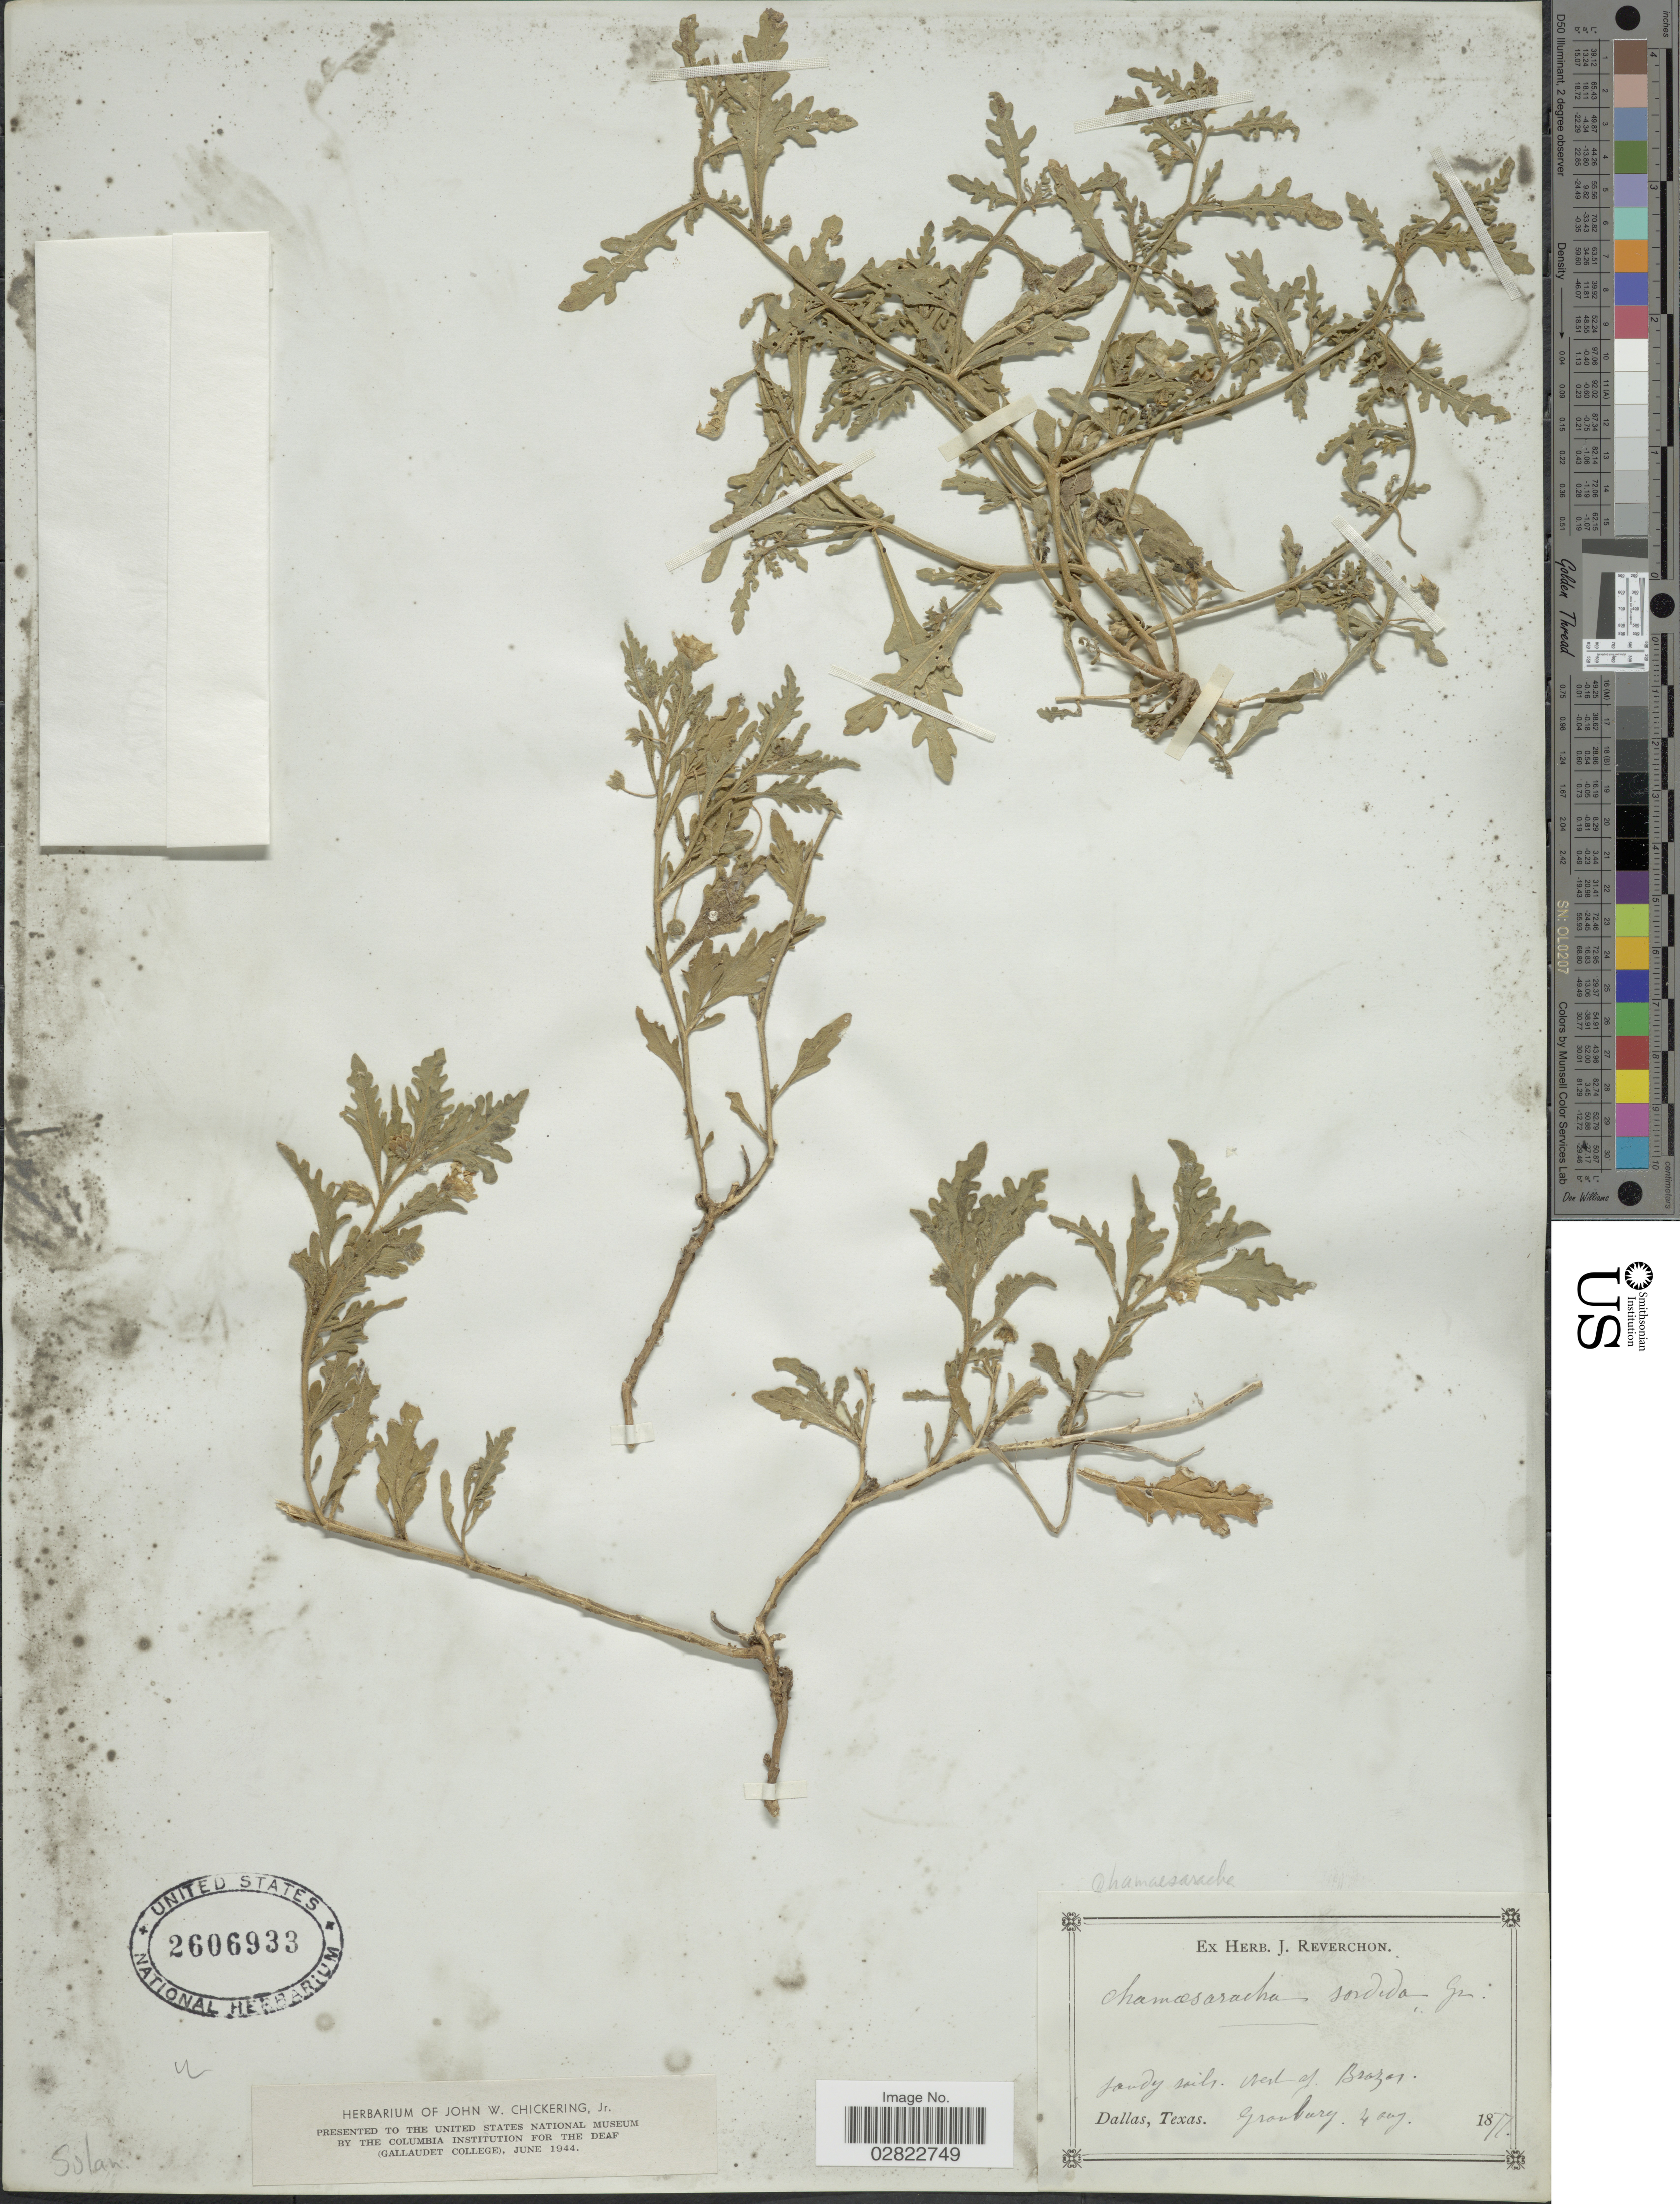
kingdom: Plantae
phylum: Tracheophyta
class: Magnoliopsida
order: Solanales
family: Solanaceae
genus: Chamaesaracha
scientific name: Chamaesaracha coronopus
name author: (Dunal) A. Gray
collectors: ex herb. J. Reverchon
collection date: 1877-08-04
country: United States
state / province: Texas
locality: West of Brazos, Granbury.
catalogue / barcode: US 2606933